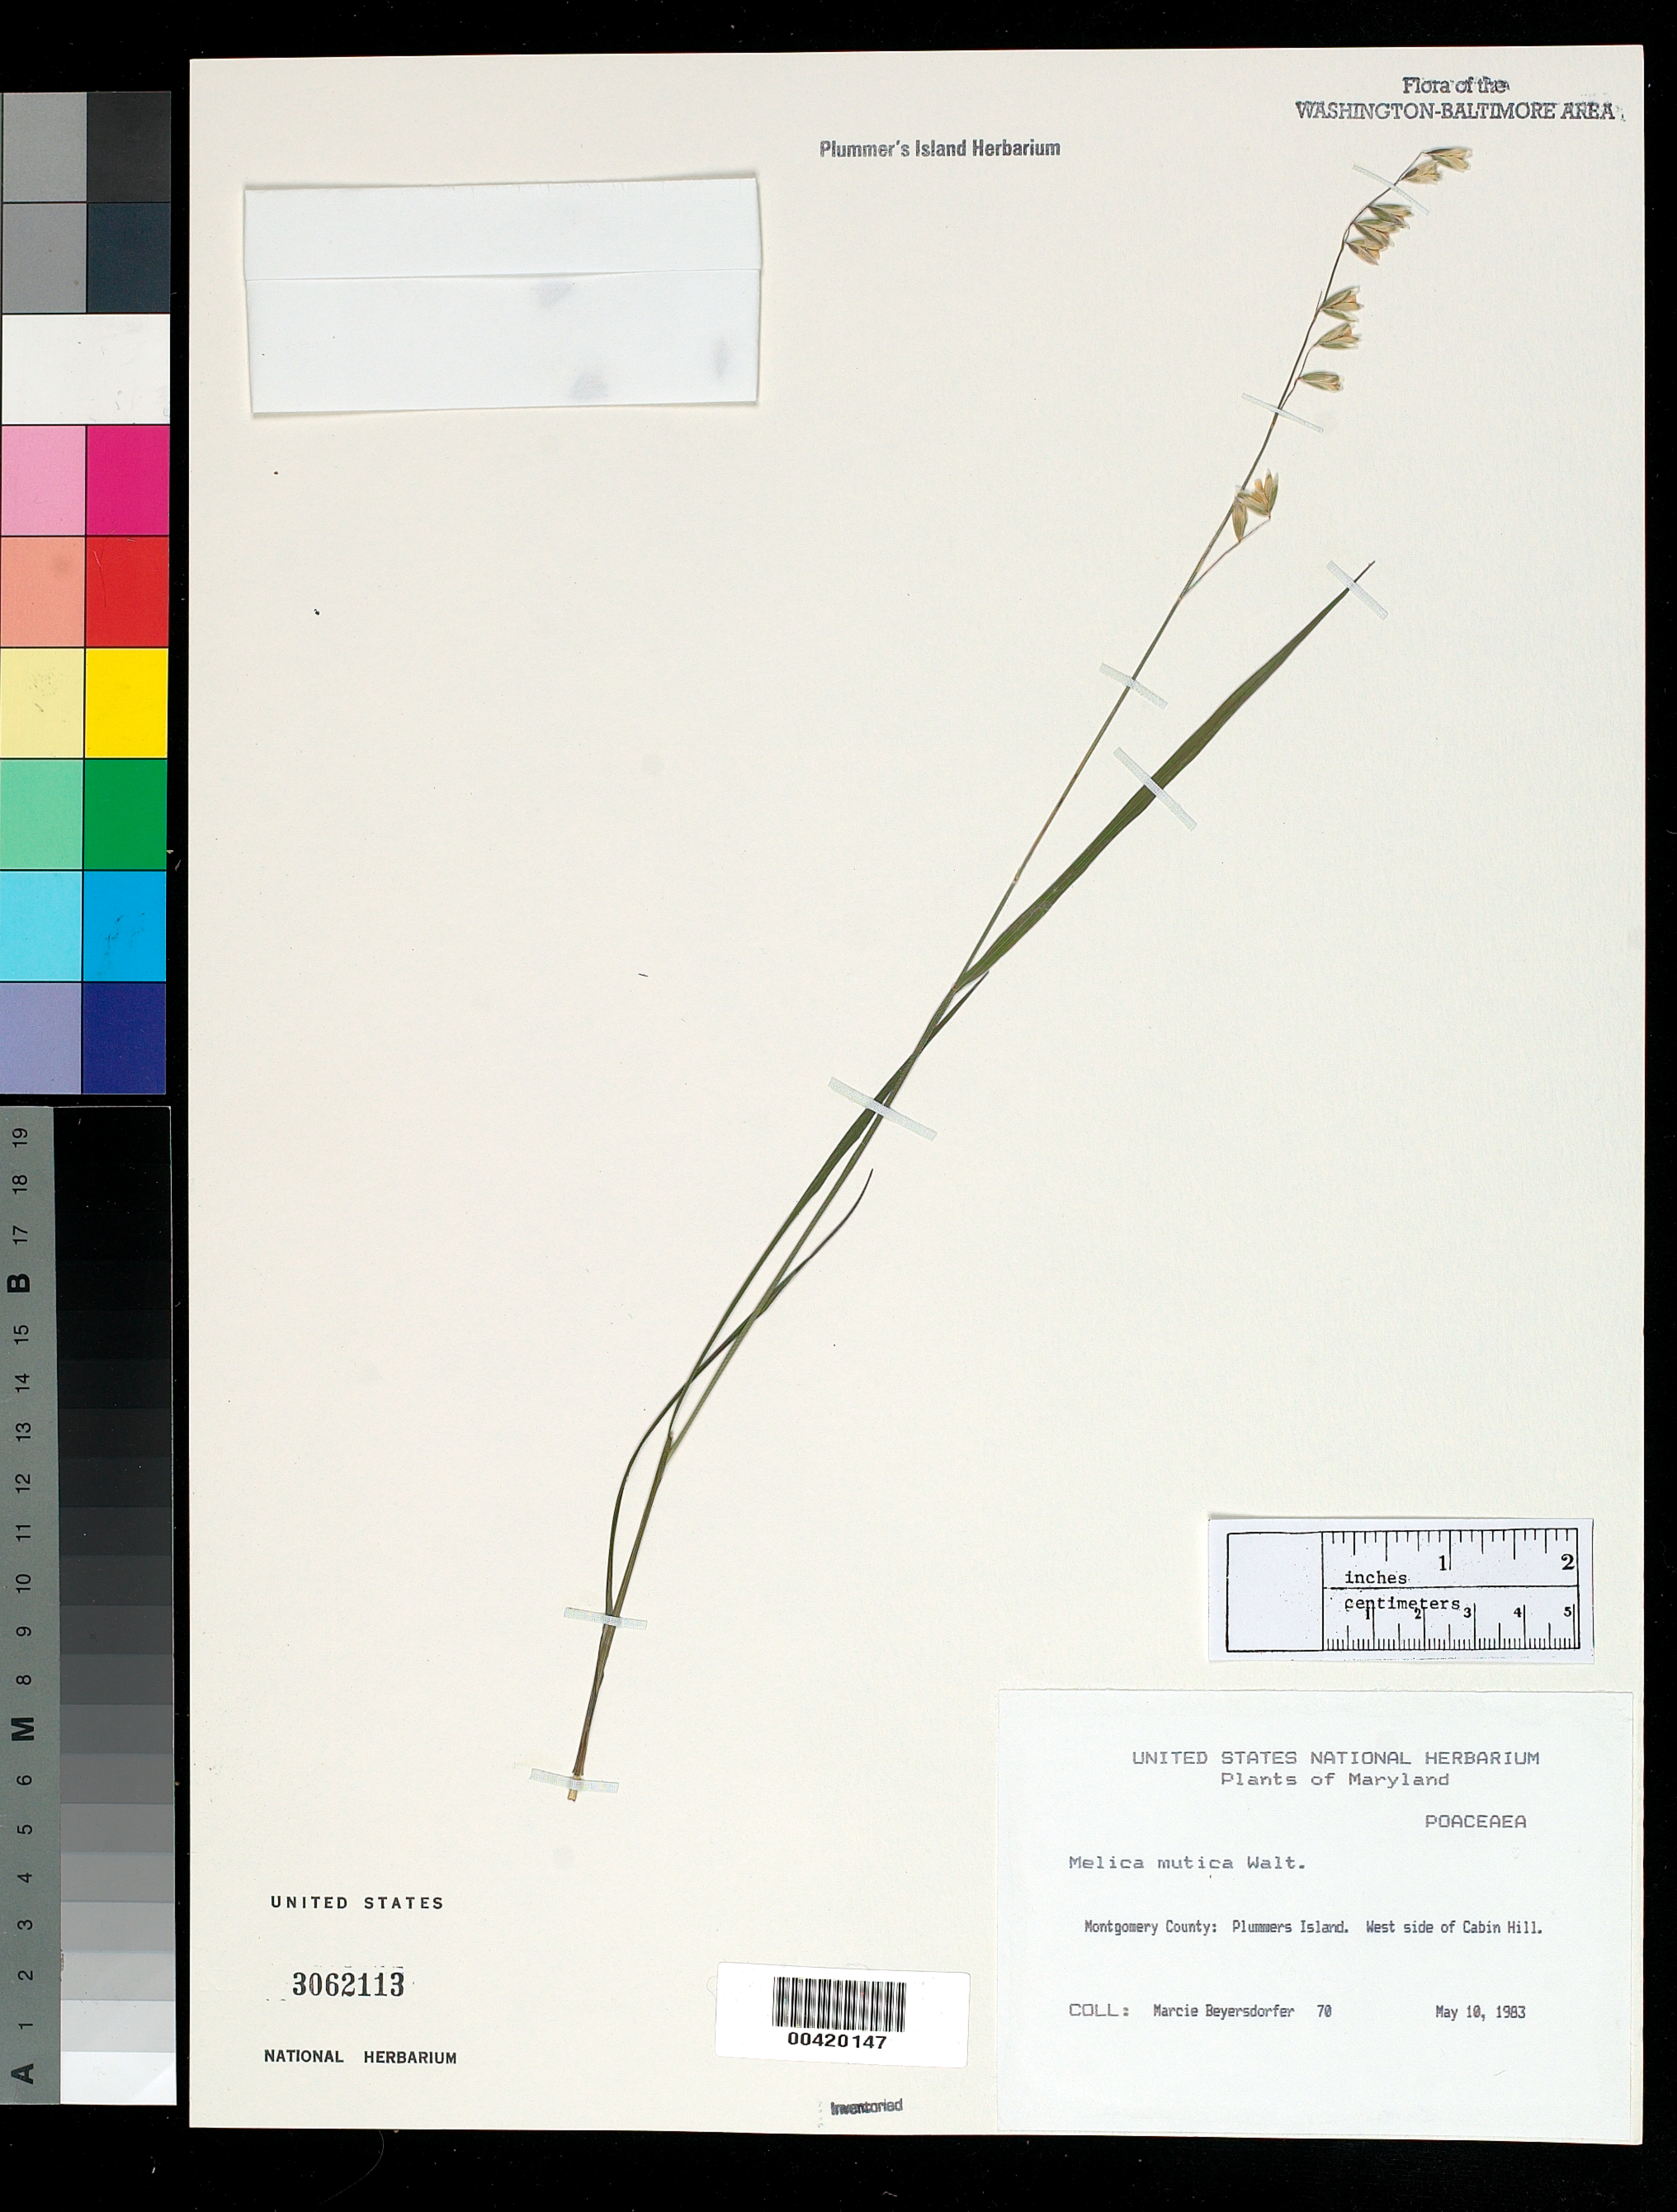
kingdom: Plantae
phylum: Tracheophyta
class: Liliopsida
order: Poales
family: Poaceae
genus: Melica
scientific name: Melica mutica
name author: Walter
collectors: M. Beyersdorfer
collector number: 70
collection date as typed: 10 May 1983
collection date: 1983-05-10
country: United States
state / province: Maryland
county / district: Montgomery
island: Plummers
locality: Plummer's Island; west side of Cabin Hill. C. & O. Canal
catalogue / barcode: US 3062113